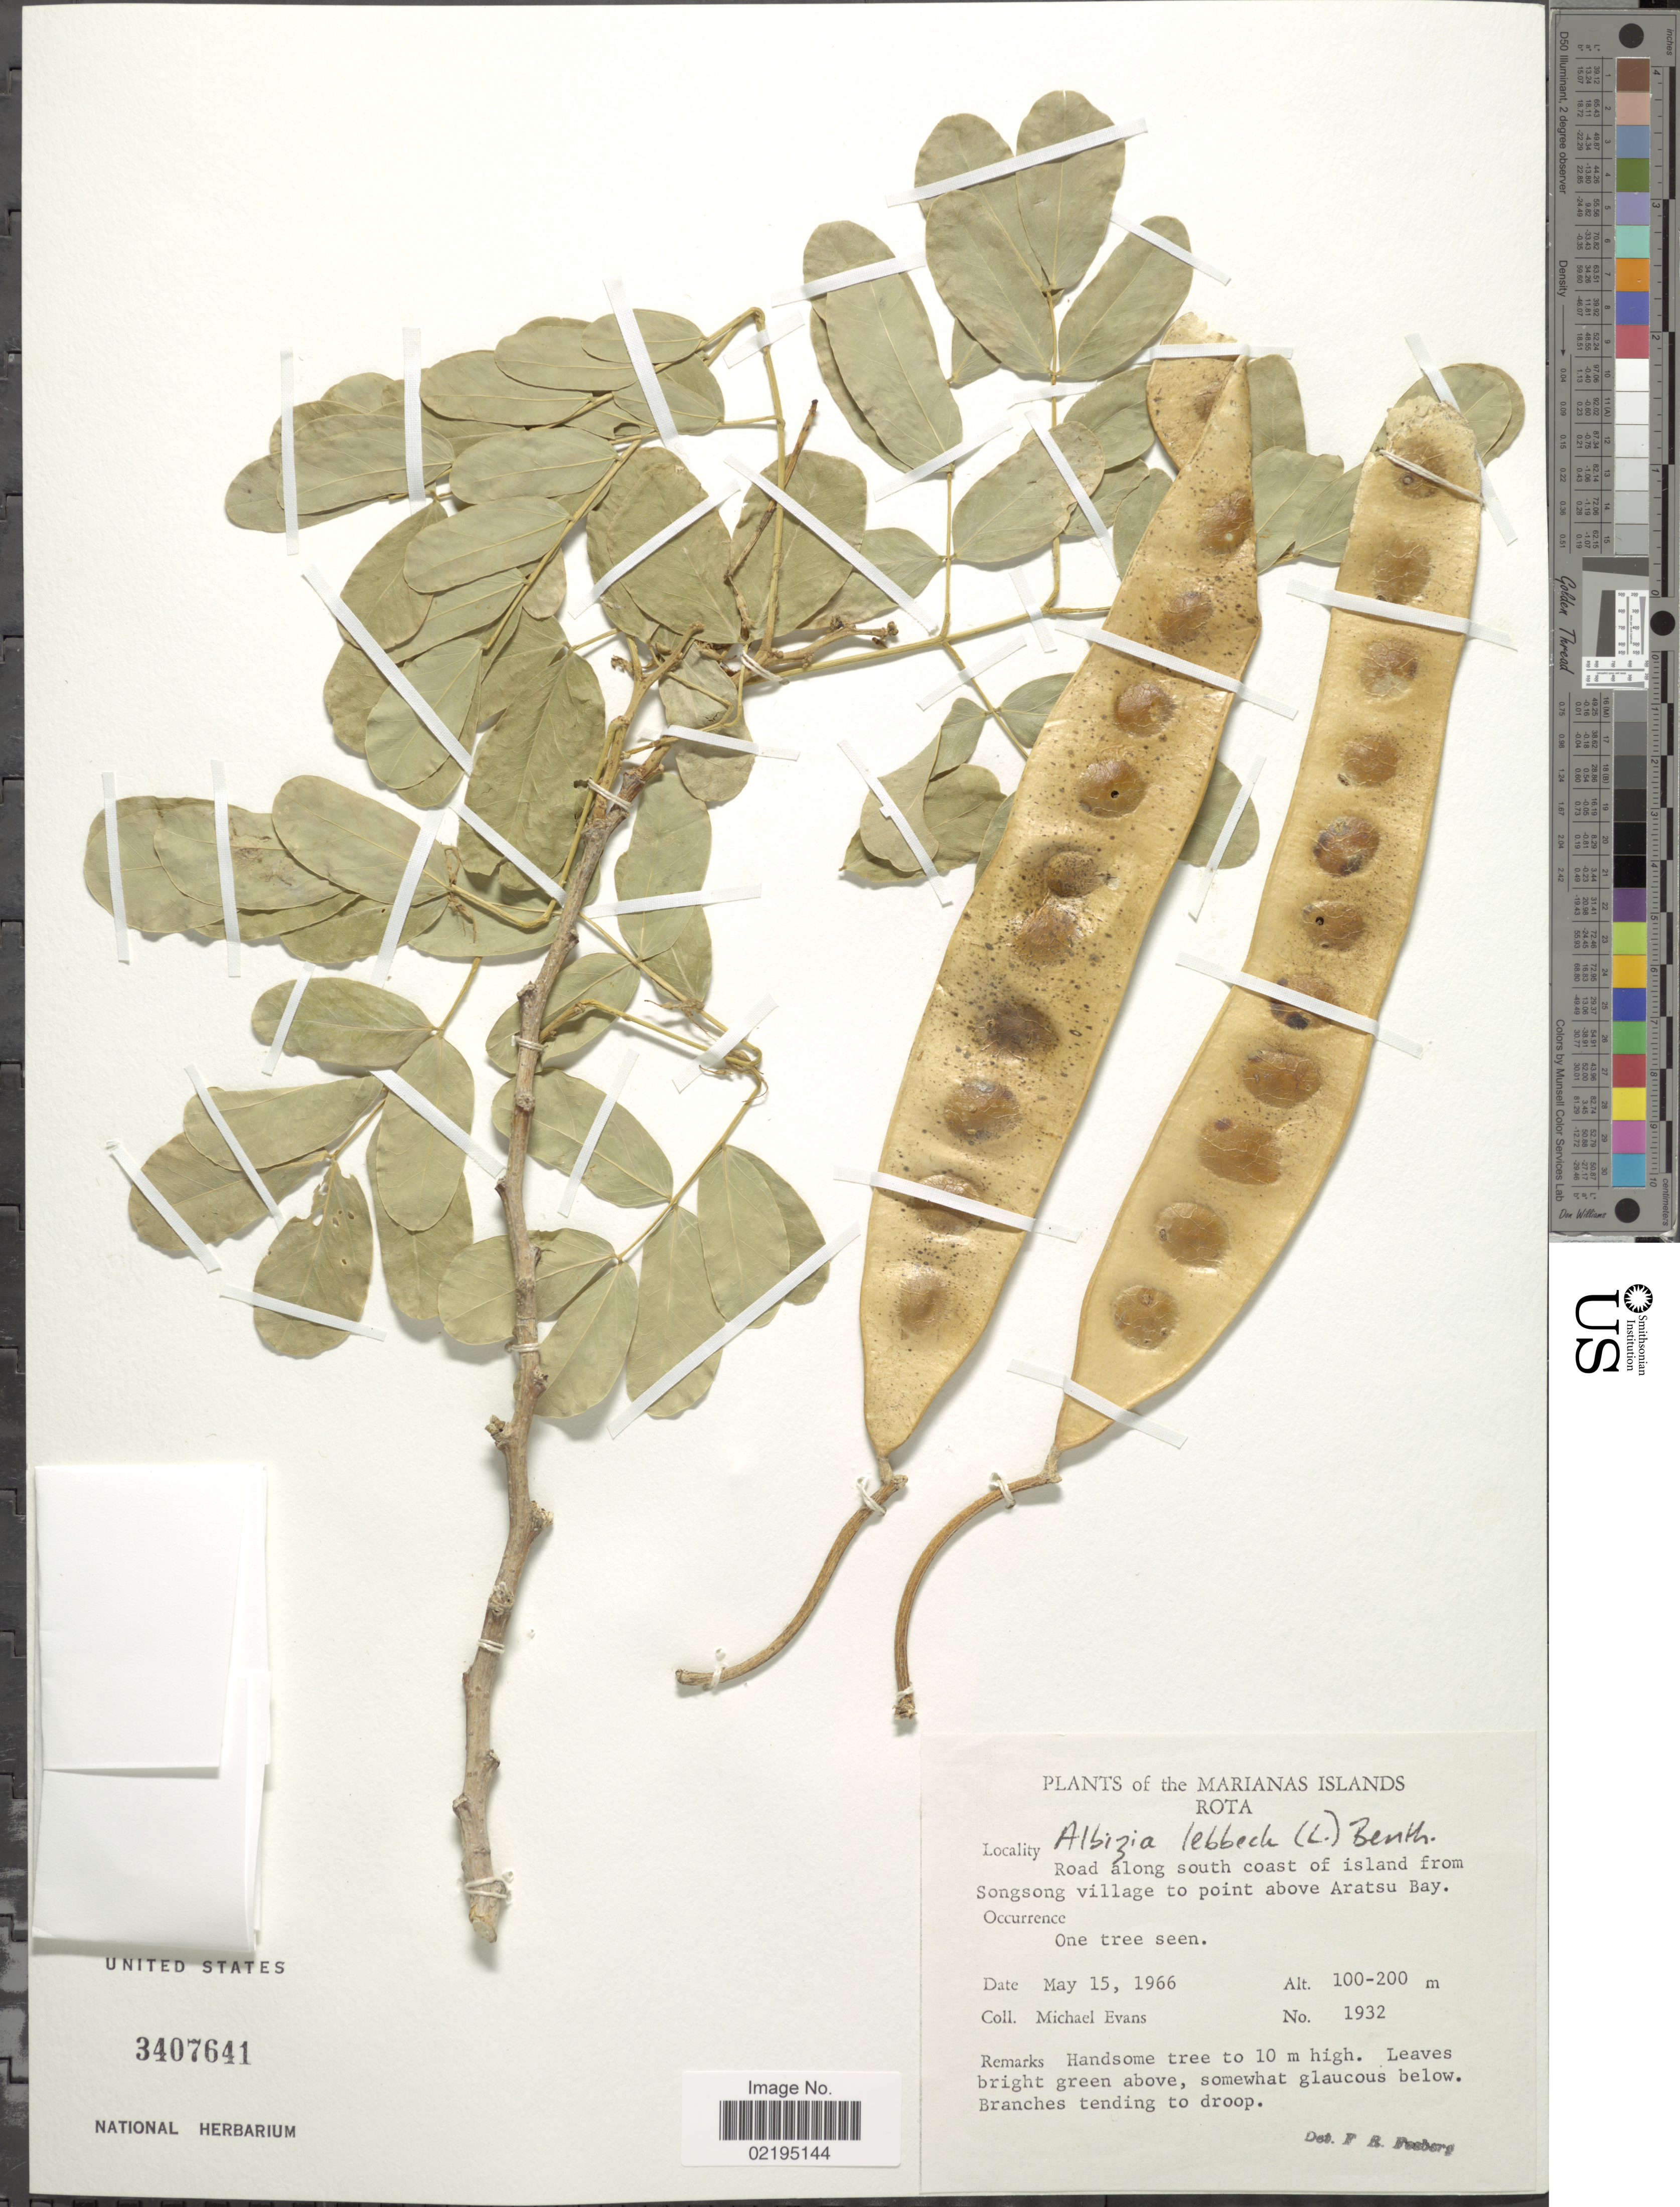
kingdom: Plantae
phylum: Tracheophyta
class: Magnoliopsida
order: Fabales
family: Fabaceae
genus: Albizia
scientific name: Albizia lebbeck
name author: (L.) Benth.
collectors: M. Evans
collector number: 1932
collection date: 1966-05-15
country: Northern Mariana Islands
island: Rota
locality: Rota, roadside along south coast of island from Songsong village to point above Aratsu Bay.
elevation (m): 100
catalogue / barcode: US 3407641